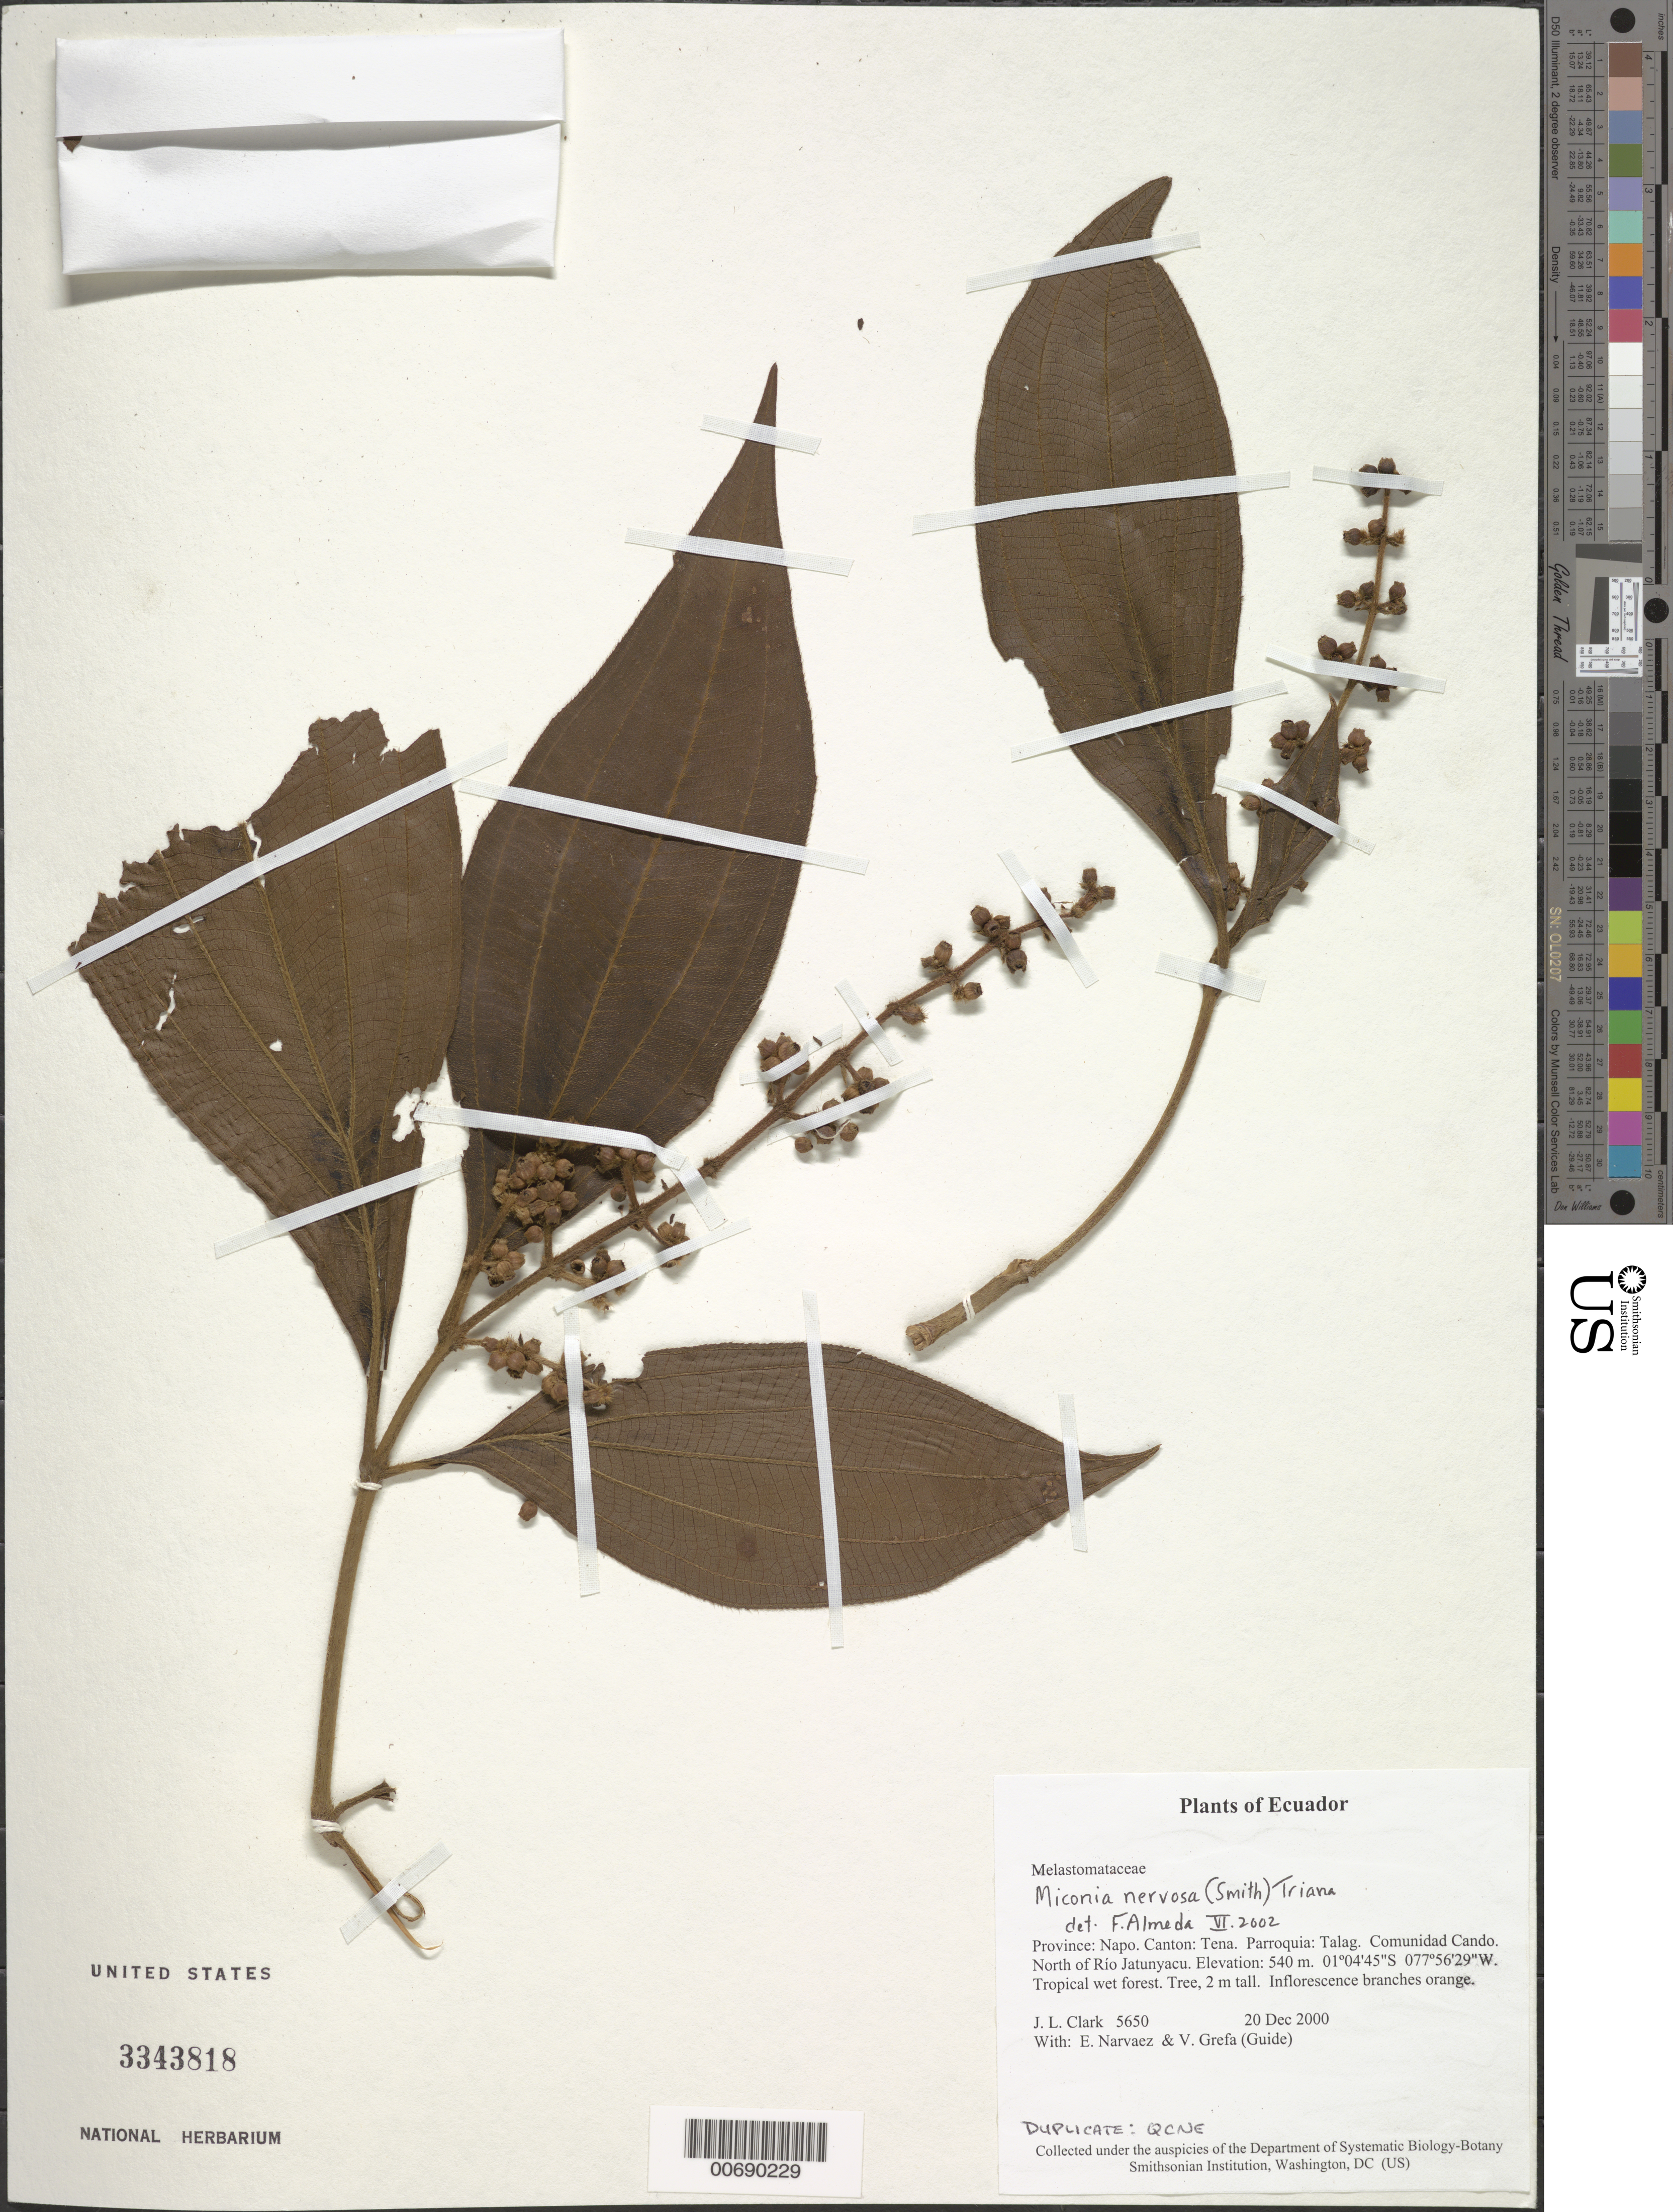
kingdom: Plantae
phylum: Tracheophyta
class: Magnoliopsida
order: Myrtales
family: Melastomataceae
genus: Miconia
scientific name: Miconia nervosa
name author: (Sm.) Triana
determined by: Almeda, F.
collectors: J. L. Clark, E. Narváez & V. Grefa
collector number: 5650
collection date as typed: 20 Dec 2000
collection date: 2000-12-20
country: Ecuador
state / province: Napo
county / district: Tena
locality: Parroquia: Talag. Comunidad Cando. North of Río Jatunyacu.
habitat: Tropical wet forest.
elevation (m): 540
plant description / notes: QCNE, US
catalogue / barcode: US 3343818